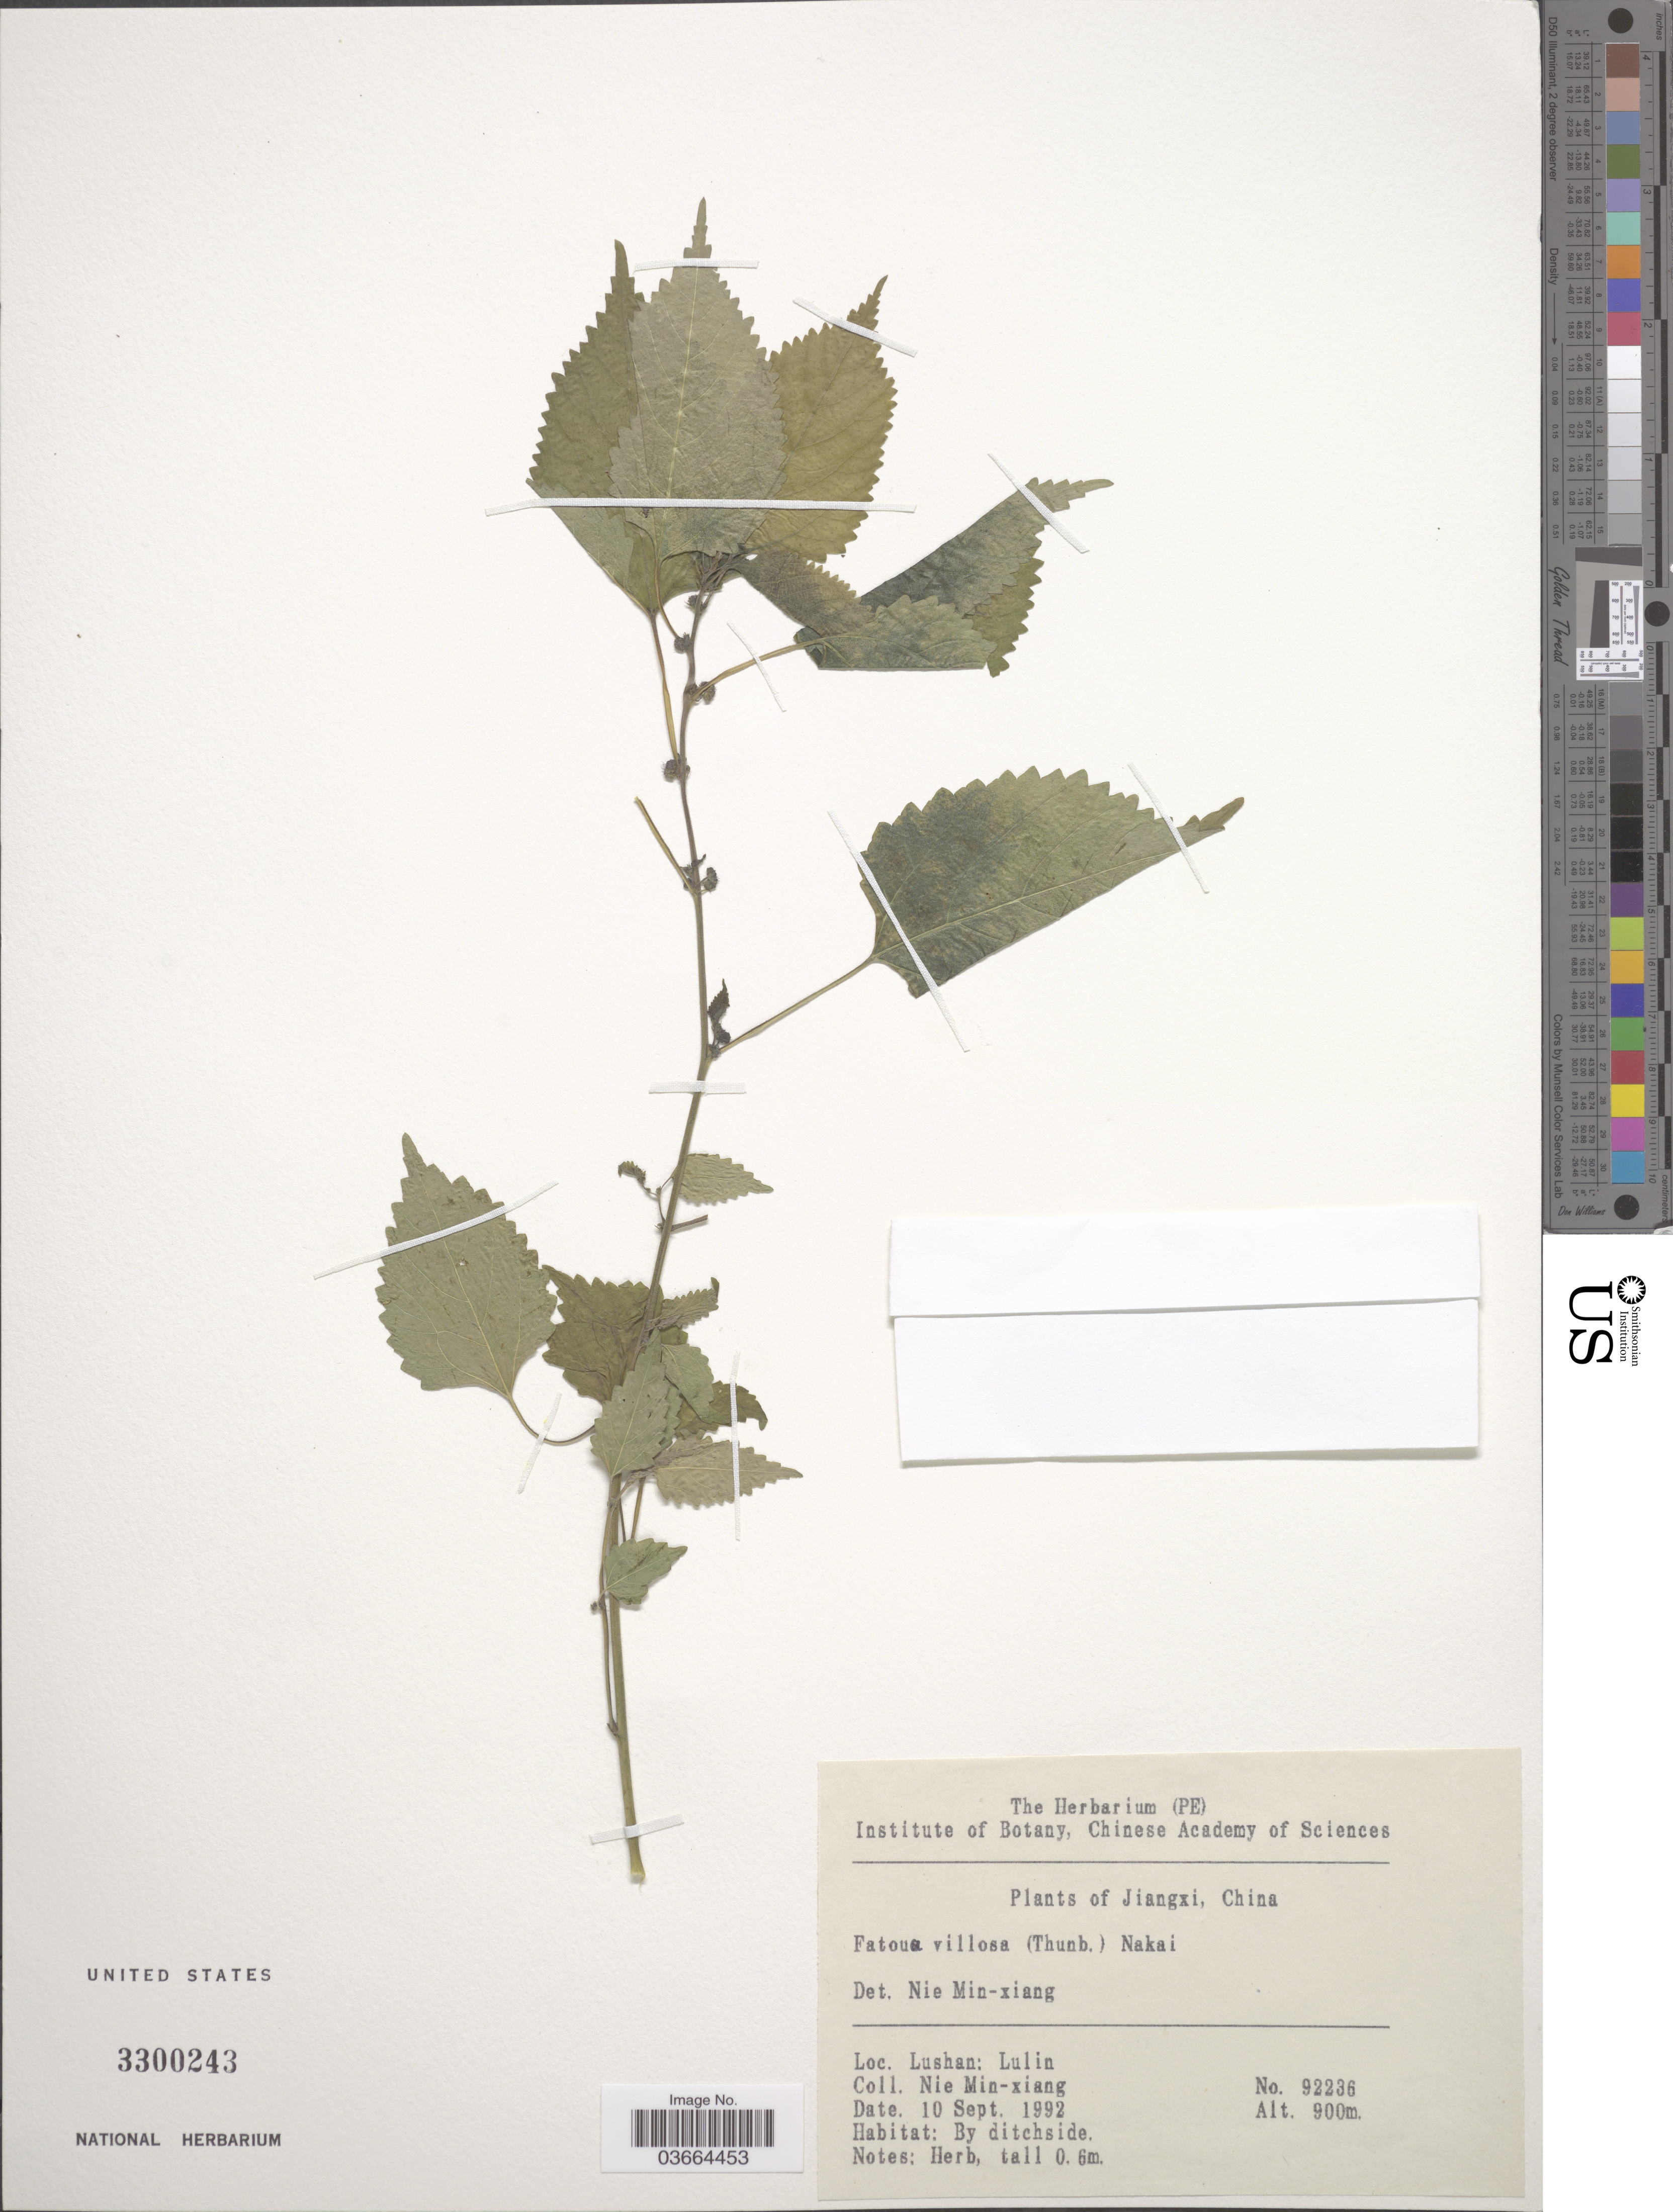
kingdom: Plantae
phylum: Tracheophyta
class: Magnoliopsida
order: Rosales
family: Moraceae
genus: Fatoua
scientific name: Fatoua villosa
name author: (Thunb.) Nakai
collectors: M. Nie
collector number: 92236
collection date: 1992-09-10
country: China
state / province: Jiangxi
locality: Lushan: Lulin.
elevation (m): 900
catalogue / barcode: US 3300243